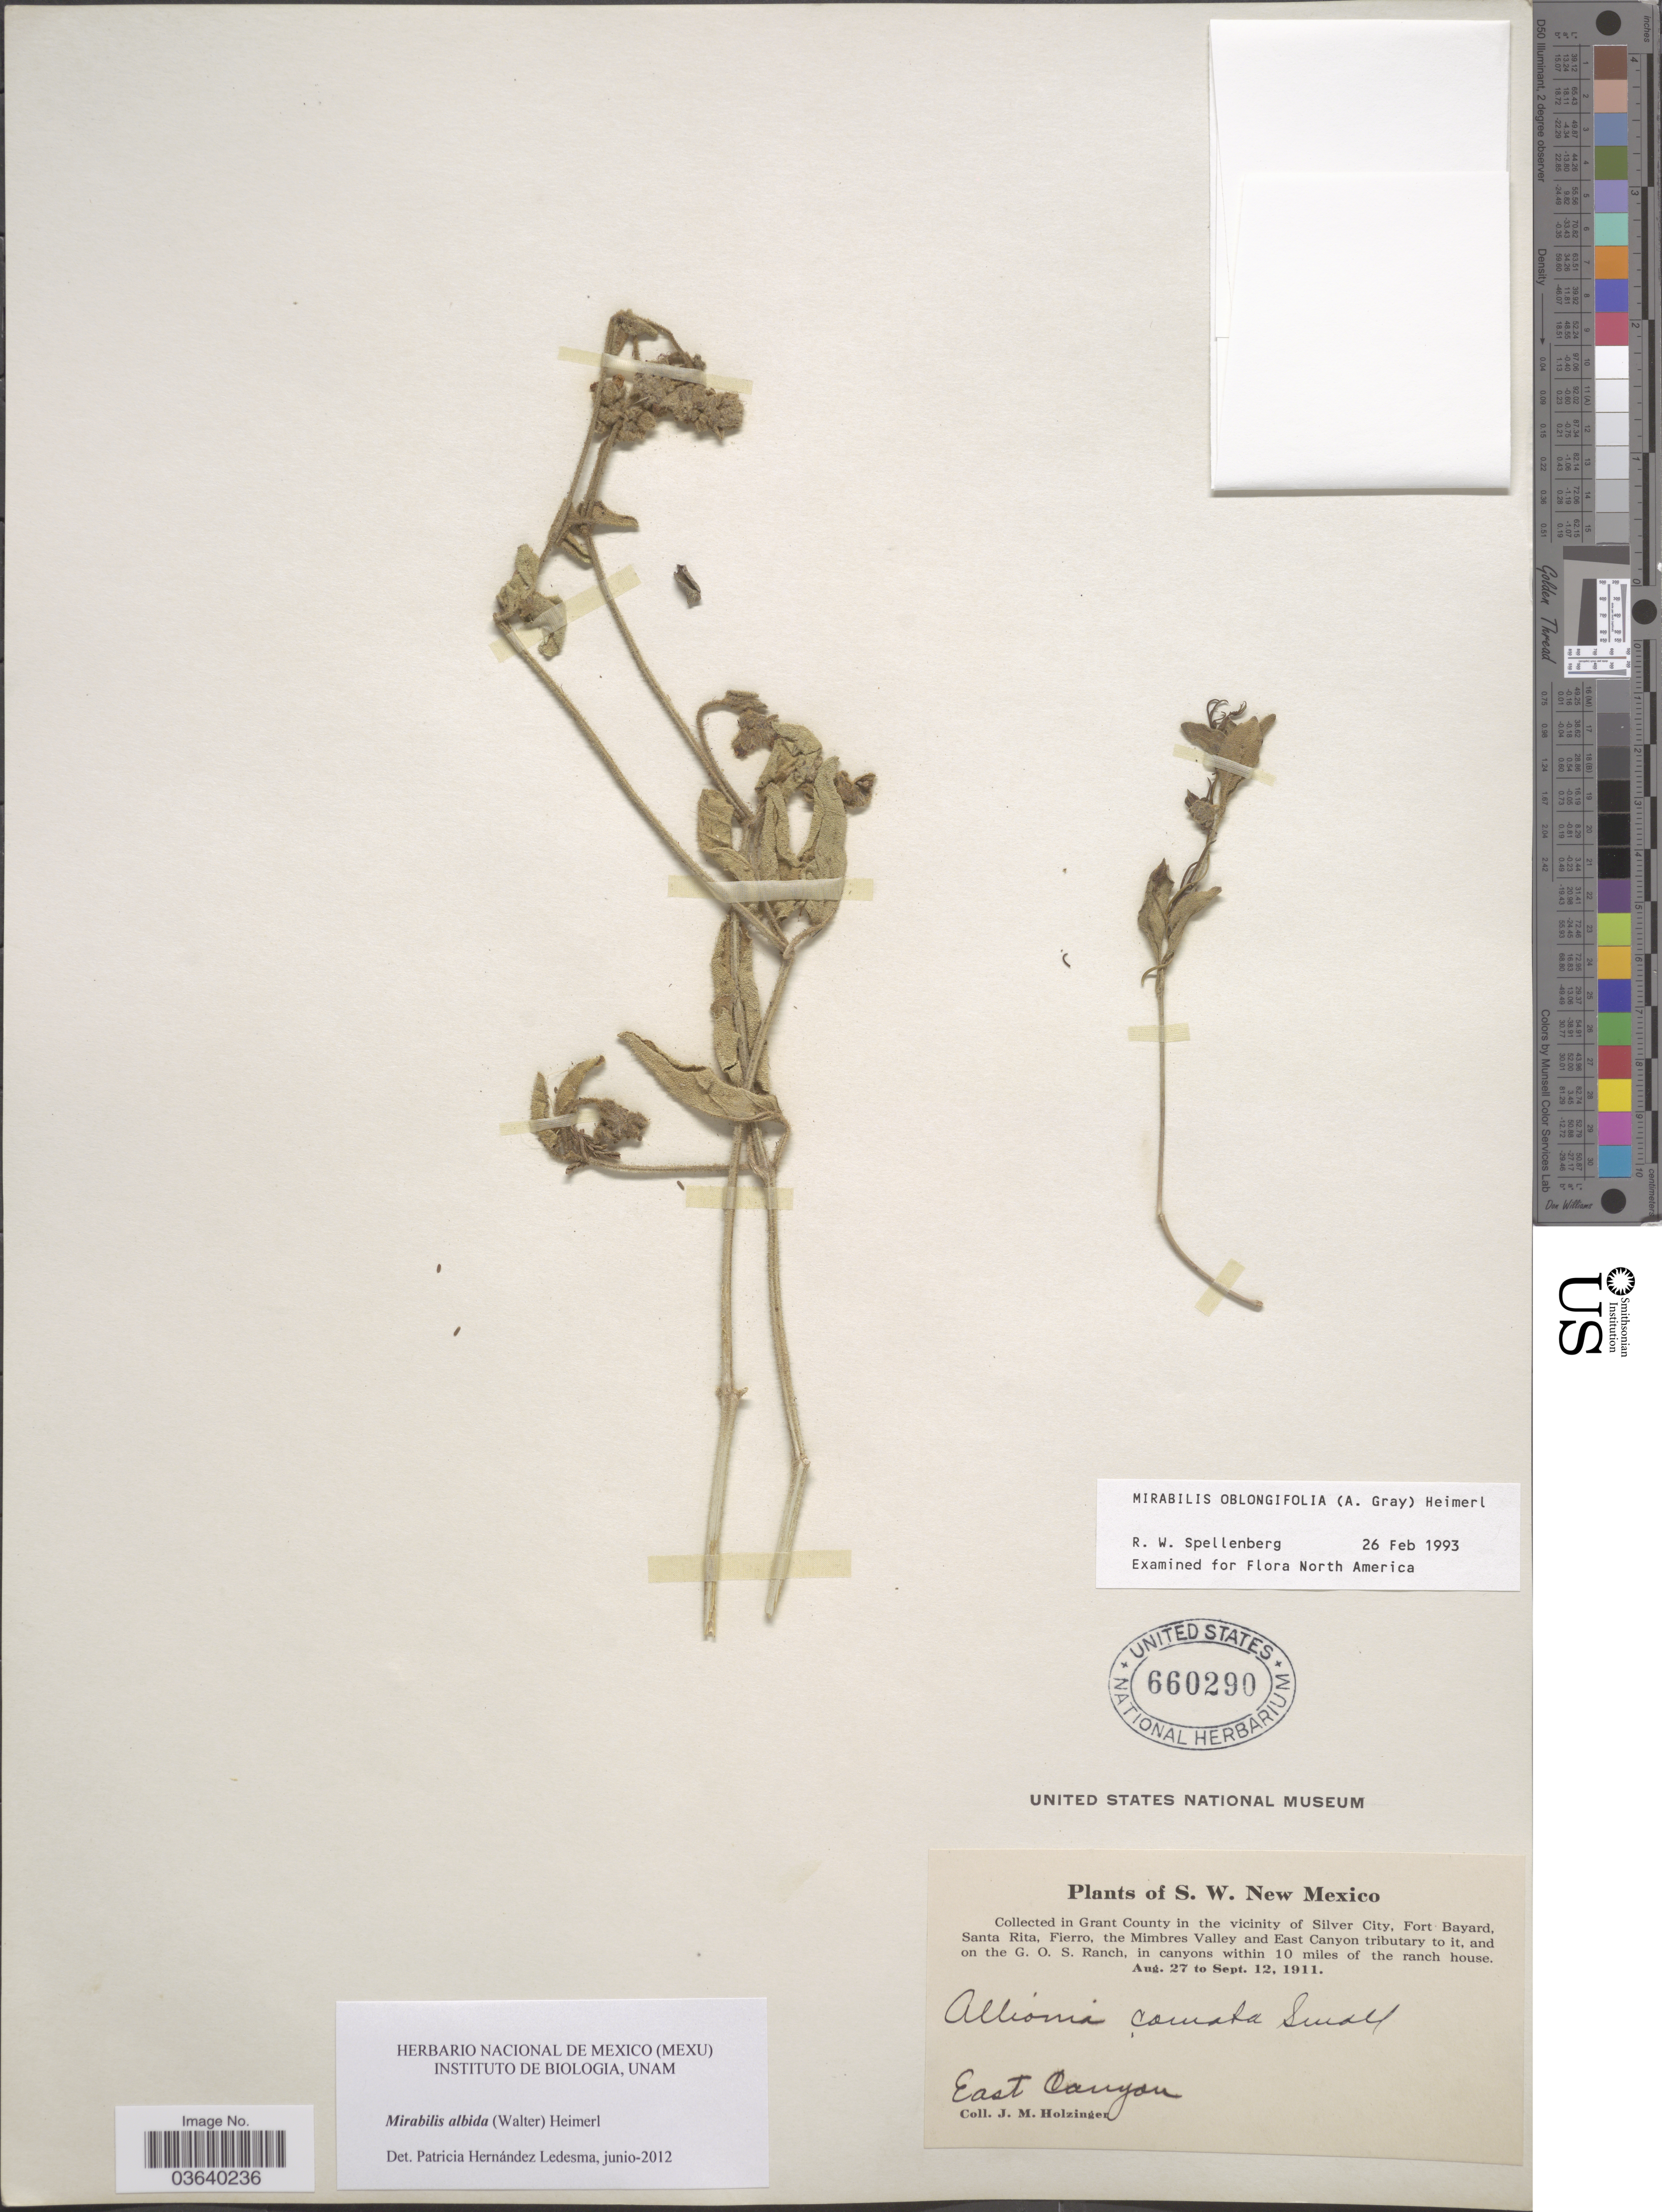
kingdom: Plantae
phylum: Tracheophyta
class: Magnoliopsida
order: Caryophyllales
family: Nyctaginaceae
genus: Mirabilis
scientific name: Mirabilis albida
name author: (Walter) Heimerl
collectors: J. M. Holzinger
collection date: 1911-08-27/1911-09-12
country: United States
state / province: New Mexico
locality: S.W. New Mexico. In Grant County in the vicinity of Silver City, Fort Bayard, Santa Rita, Fierro, the Mimbres Valley and East Canyon tributary to it, and on the G.O.S. Ranch, in canyons within 10 miles of the ranch house. East Canyon.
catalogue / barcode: US 660290